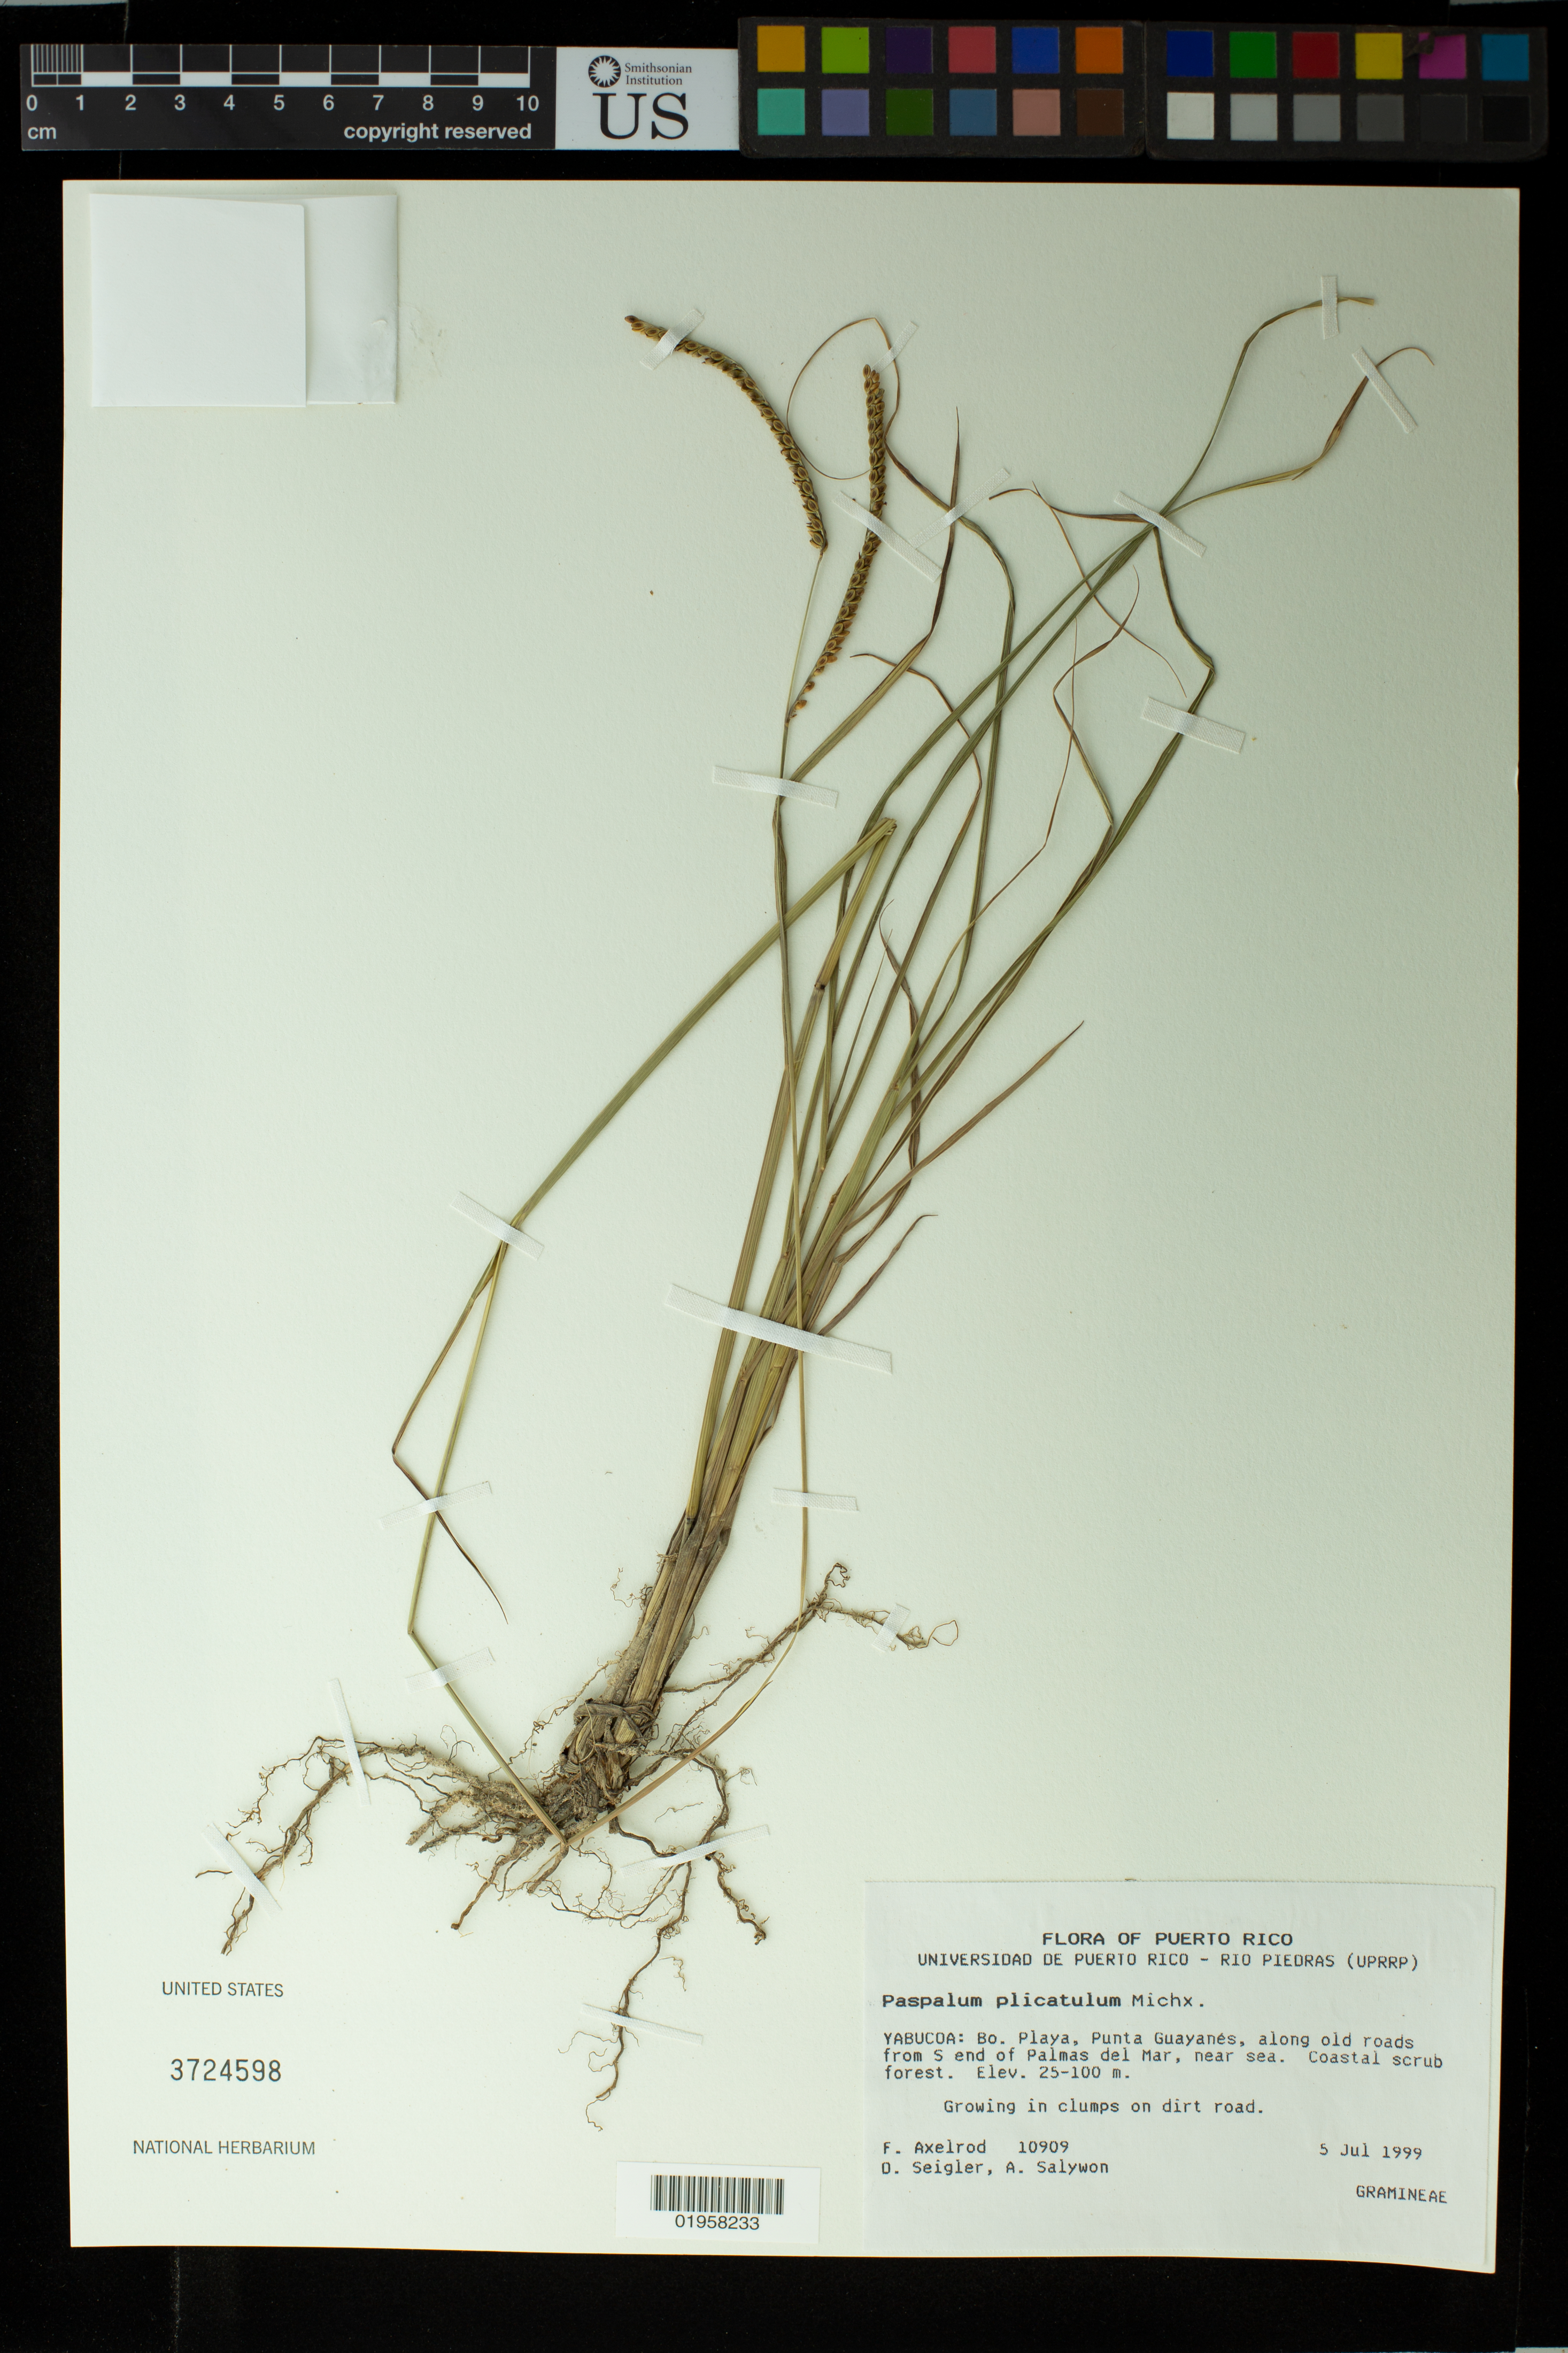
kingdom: Plantae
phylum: Tracheophyta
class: Liliopsida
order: Poales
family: Poaceae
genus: Paspalum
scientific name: Paspalum plicatulum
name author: Michx.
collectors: F. S. Axelrod, D. S. Seigler & A. M. Salywon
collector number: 10909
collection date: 1999-07-05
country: Puerto Rico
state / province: Yabucoa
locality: Bo. Playa, Punta Guayanés, along old roads from S end of Palmas del Mar, near sea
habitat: Coastal scrub forest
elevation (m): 25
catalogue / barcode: US 3724598